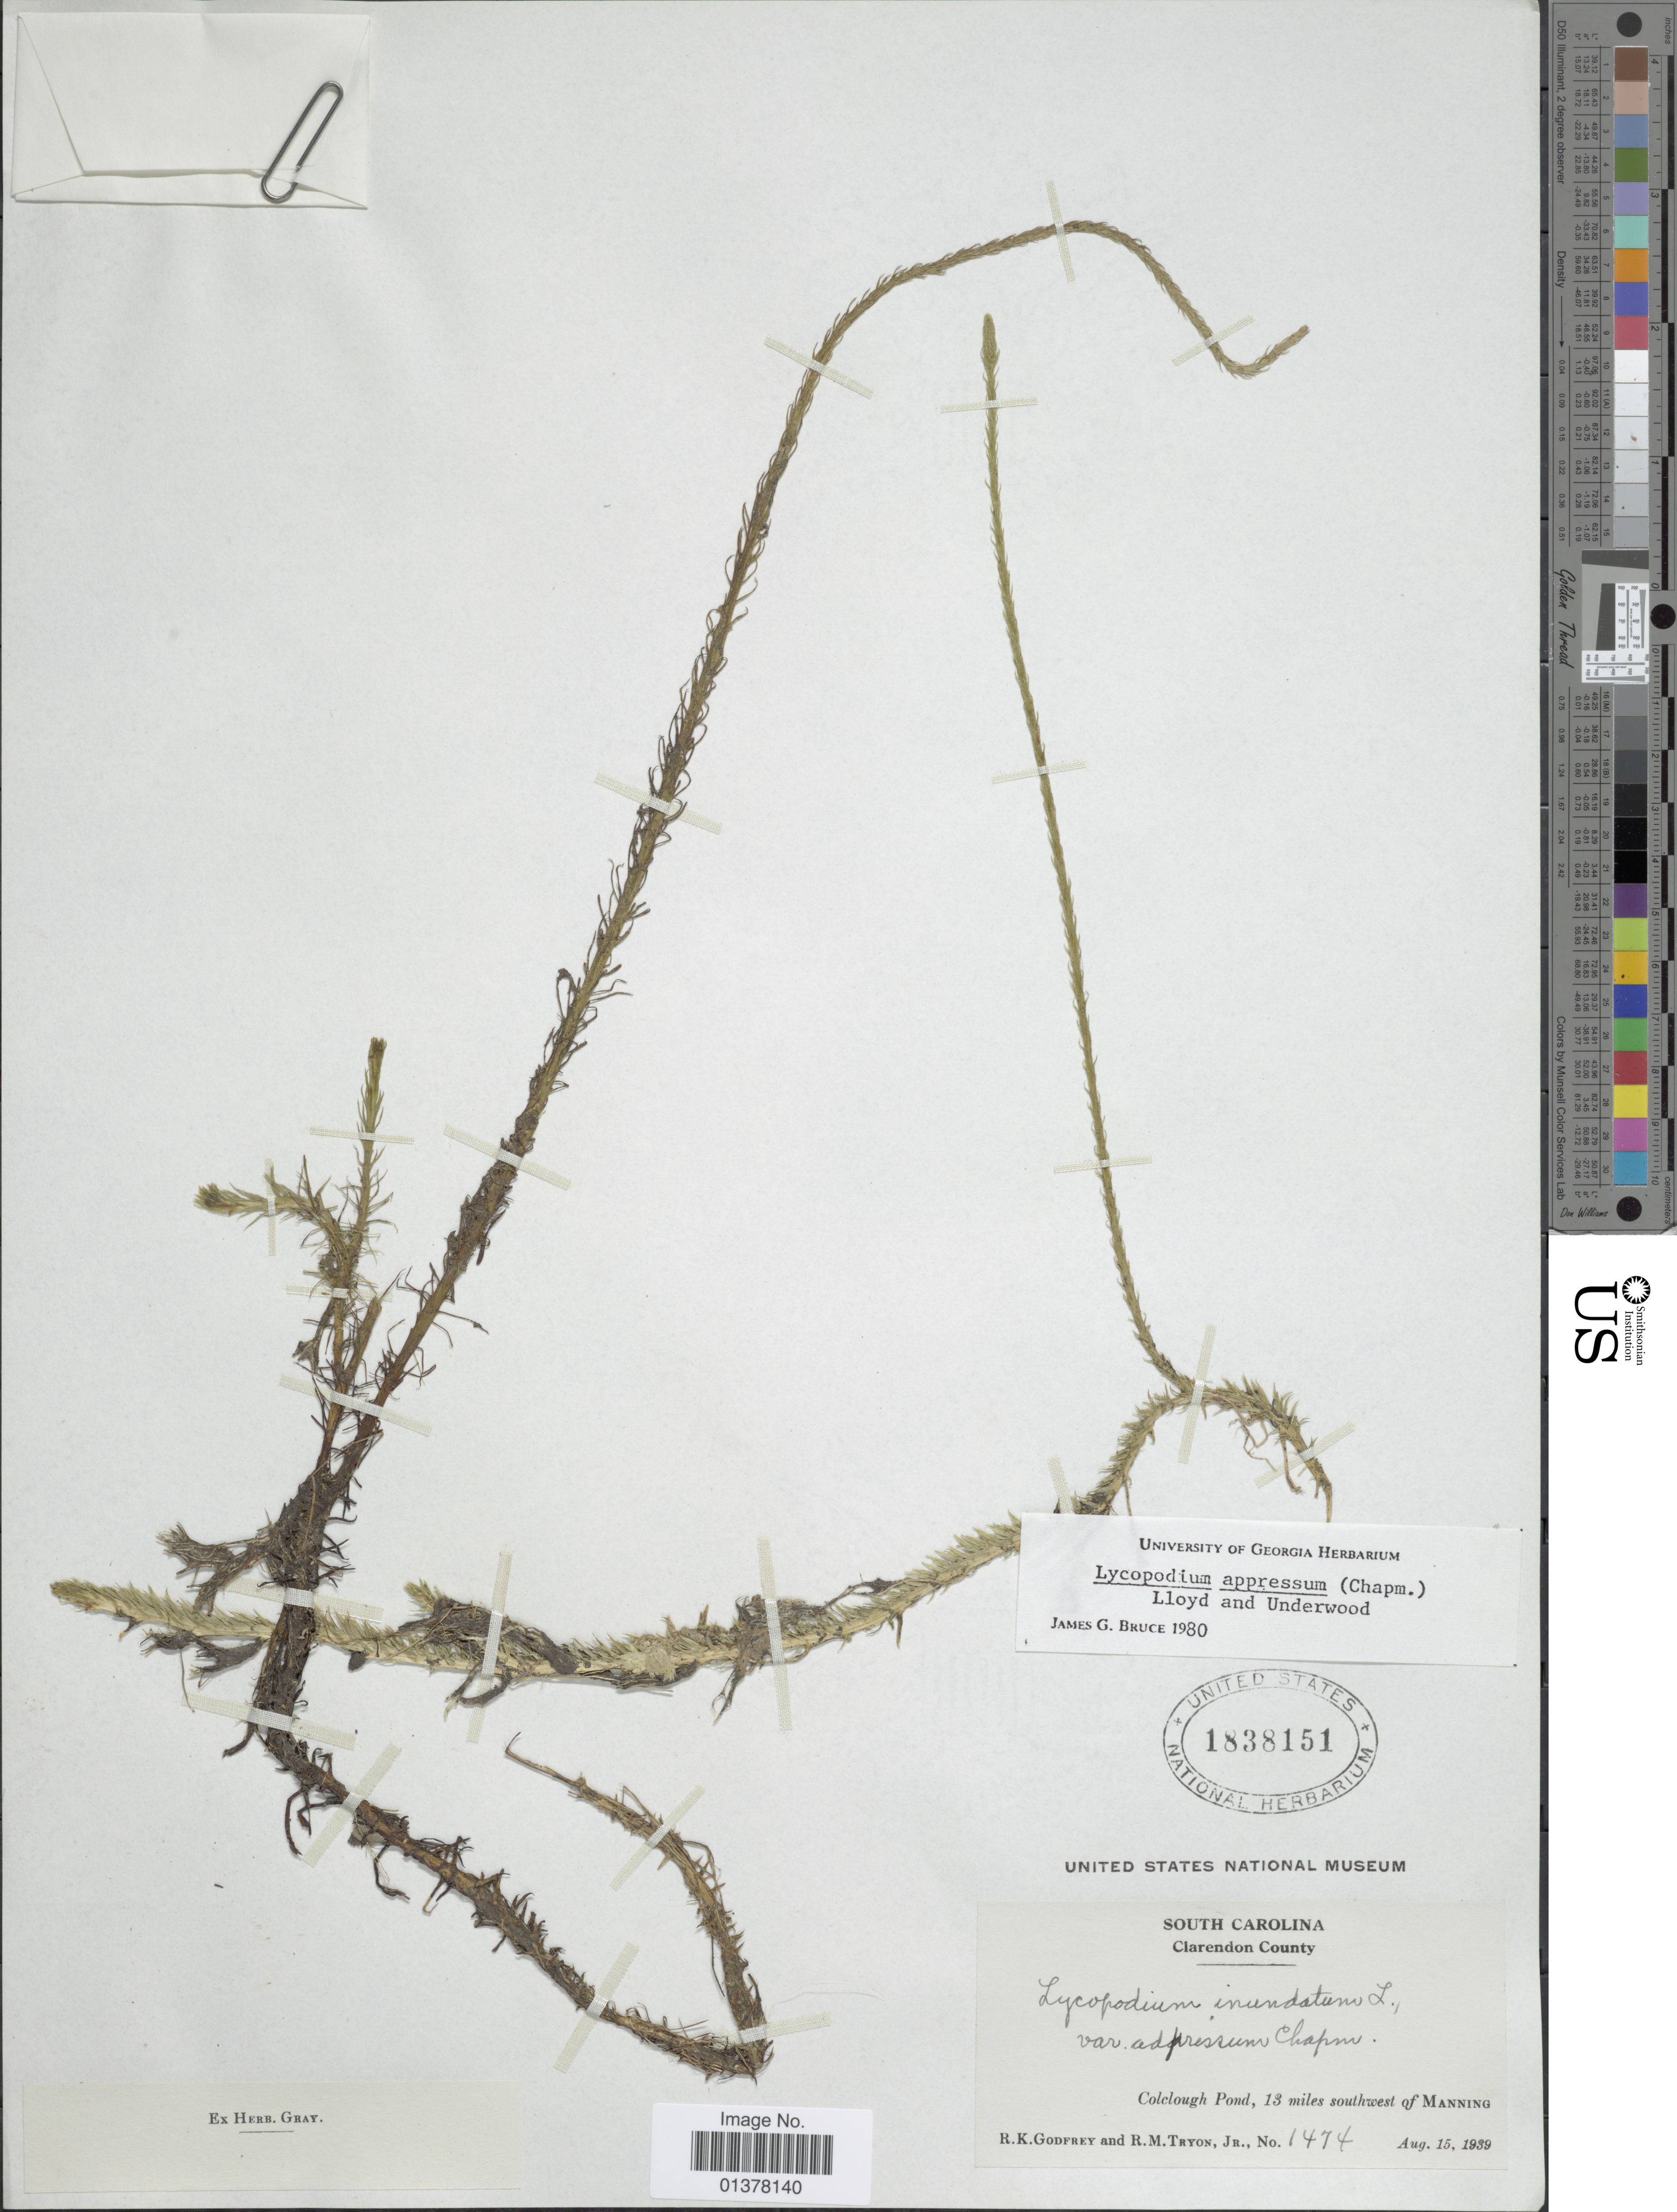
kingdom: Plantae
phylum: Tracheophyta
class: Lycopodiopsida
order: Lycopodiales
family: Lycopodiaceae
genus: Lycopodiella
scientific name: Lycopodiella appressa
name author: (Chapm.) Cranfill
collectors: R. K. Godfrey & R. M. Tryon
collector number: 1474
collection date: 1939-08-15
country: United States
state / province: South Carolina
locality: Clarendon County, Colelough Pond, 13miles southwest of Manning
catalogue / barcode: US 1838151